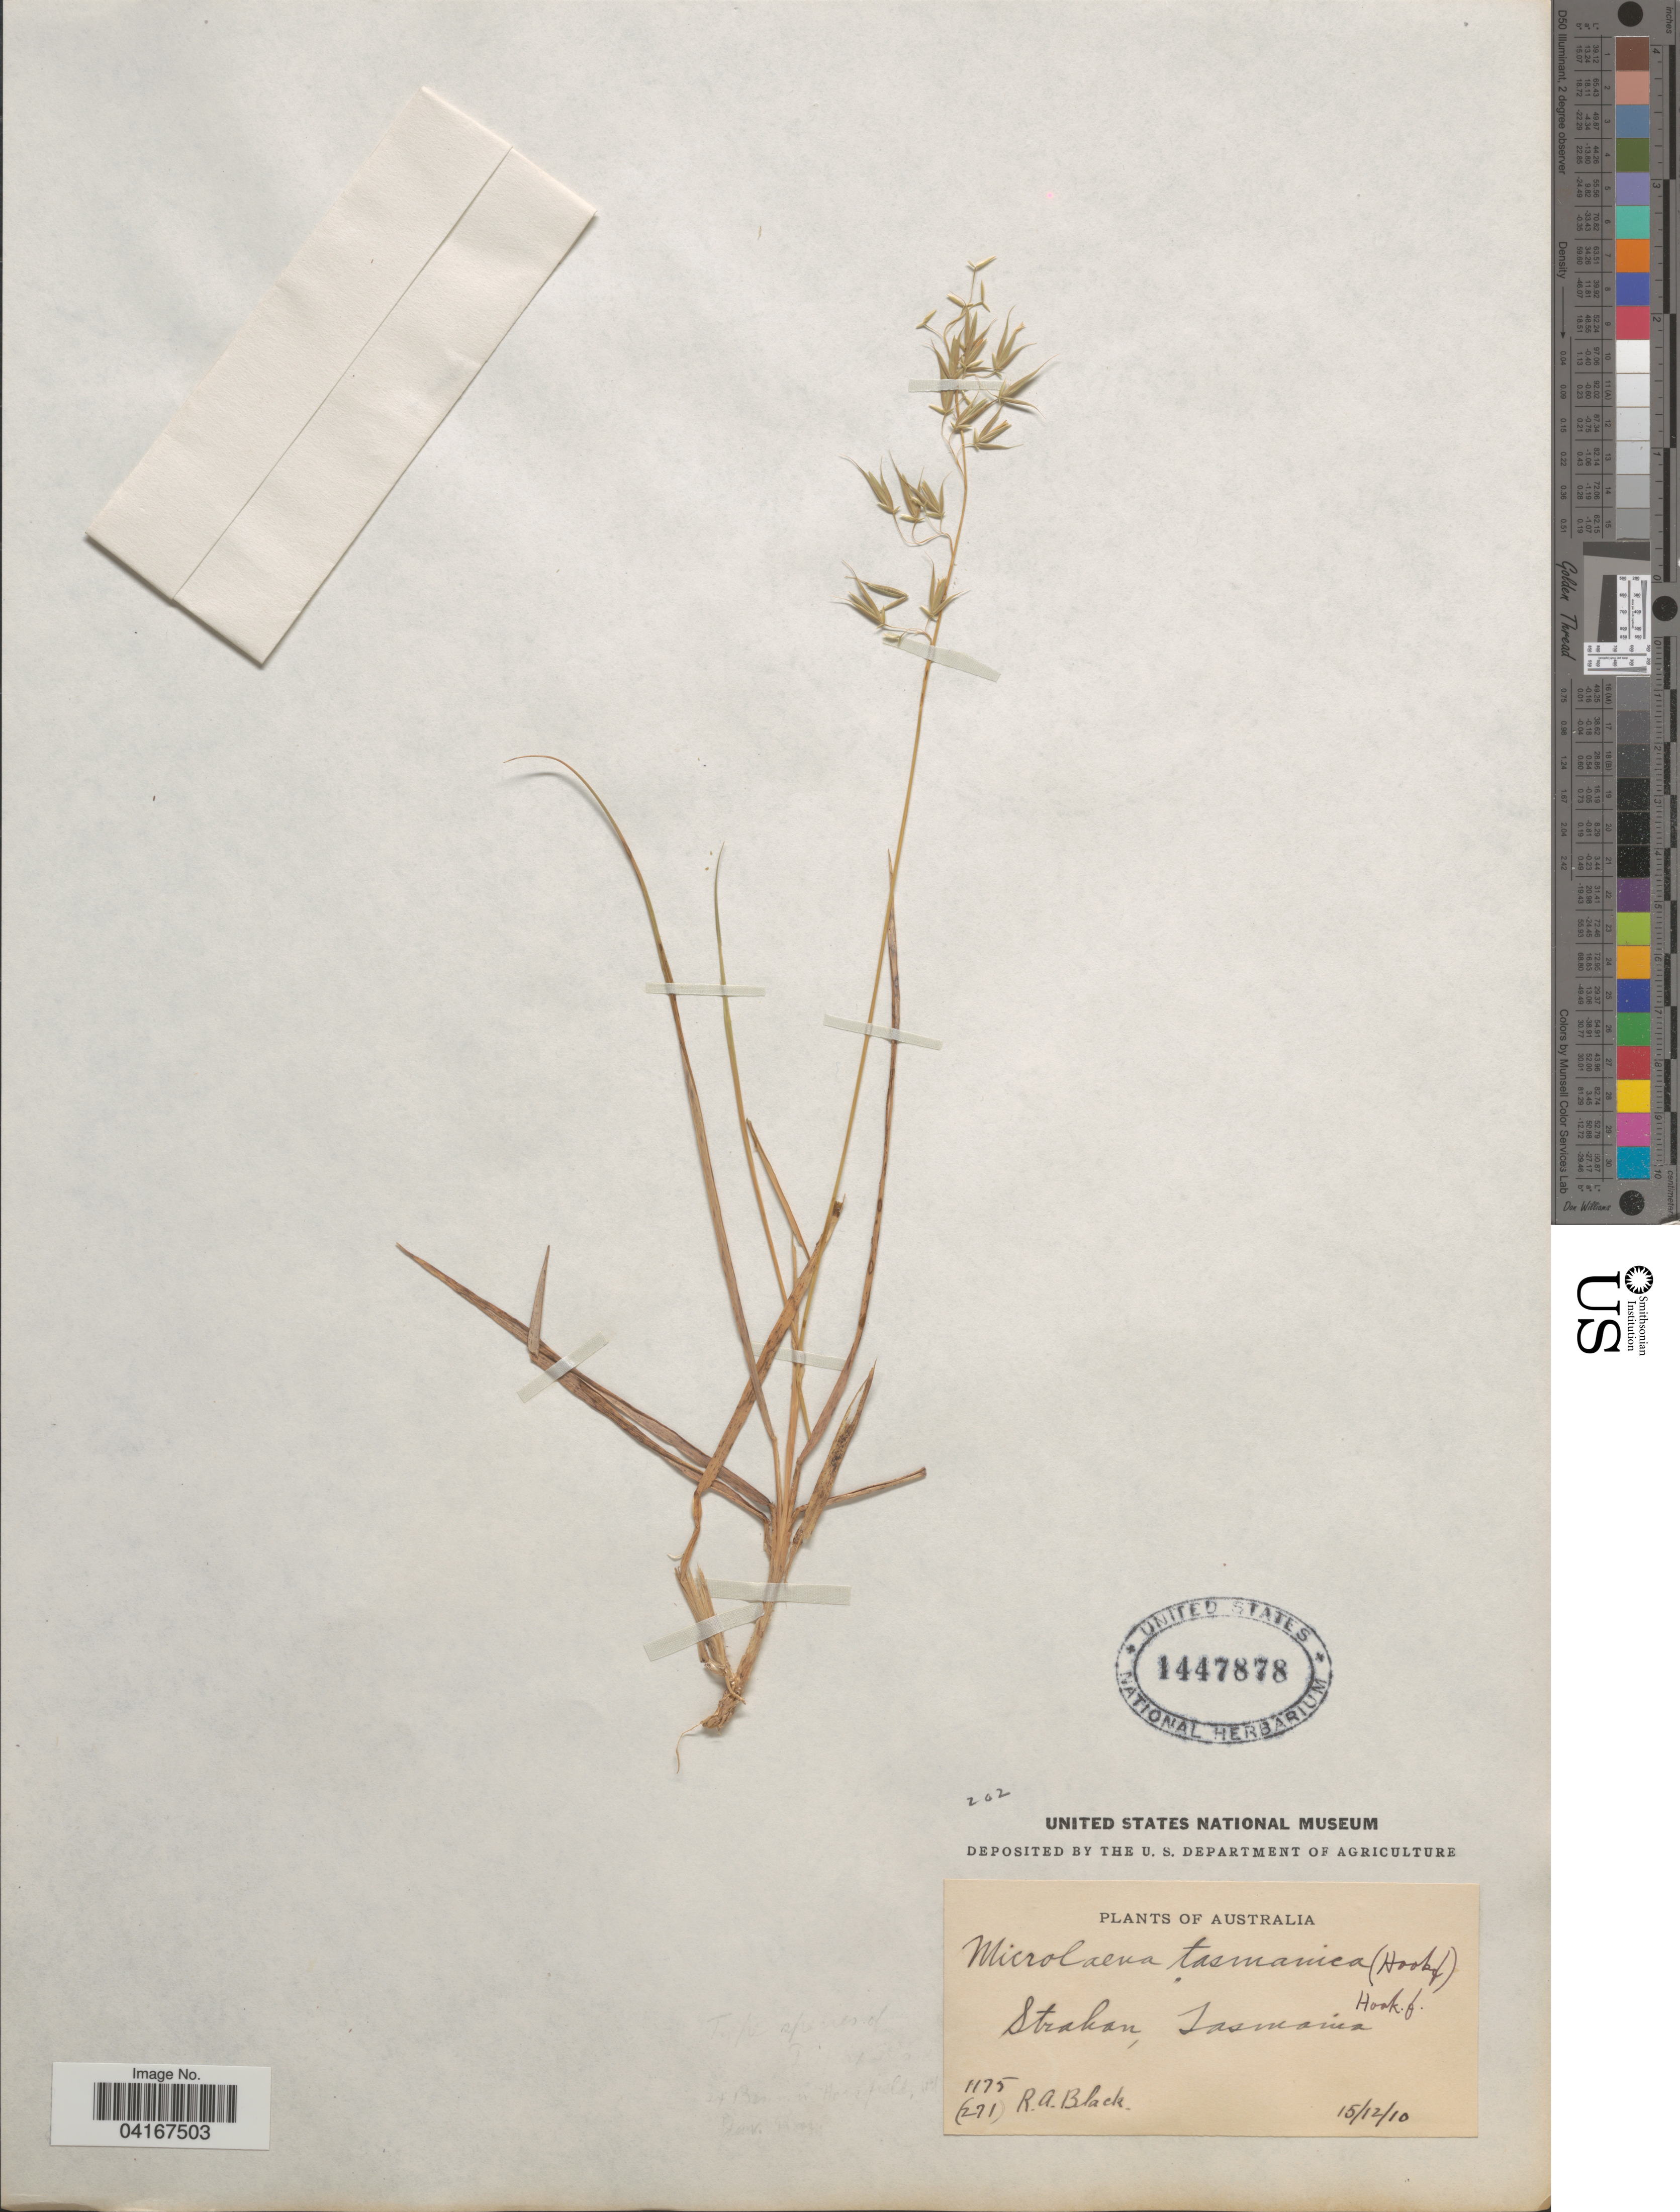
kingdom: Plantae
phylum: Tracheophyta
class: Liliopsida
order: Poales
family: Poaceae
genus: Microlaena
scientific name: Microlaena tasmanica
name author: (Hook. f.) Hook. f. ex Benth.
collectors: R. A. Black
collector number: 1175(271)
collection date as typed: Transcribed d/m/y: 15/12/10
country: Australia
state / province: Tasmania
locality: Strahan.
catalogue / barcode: US 1447878